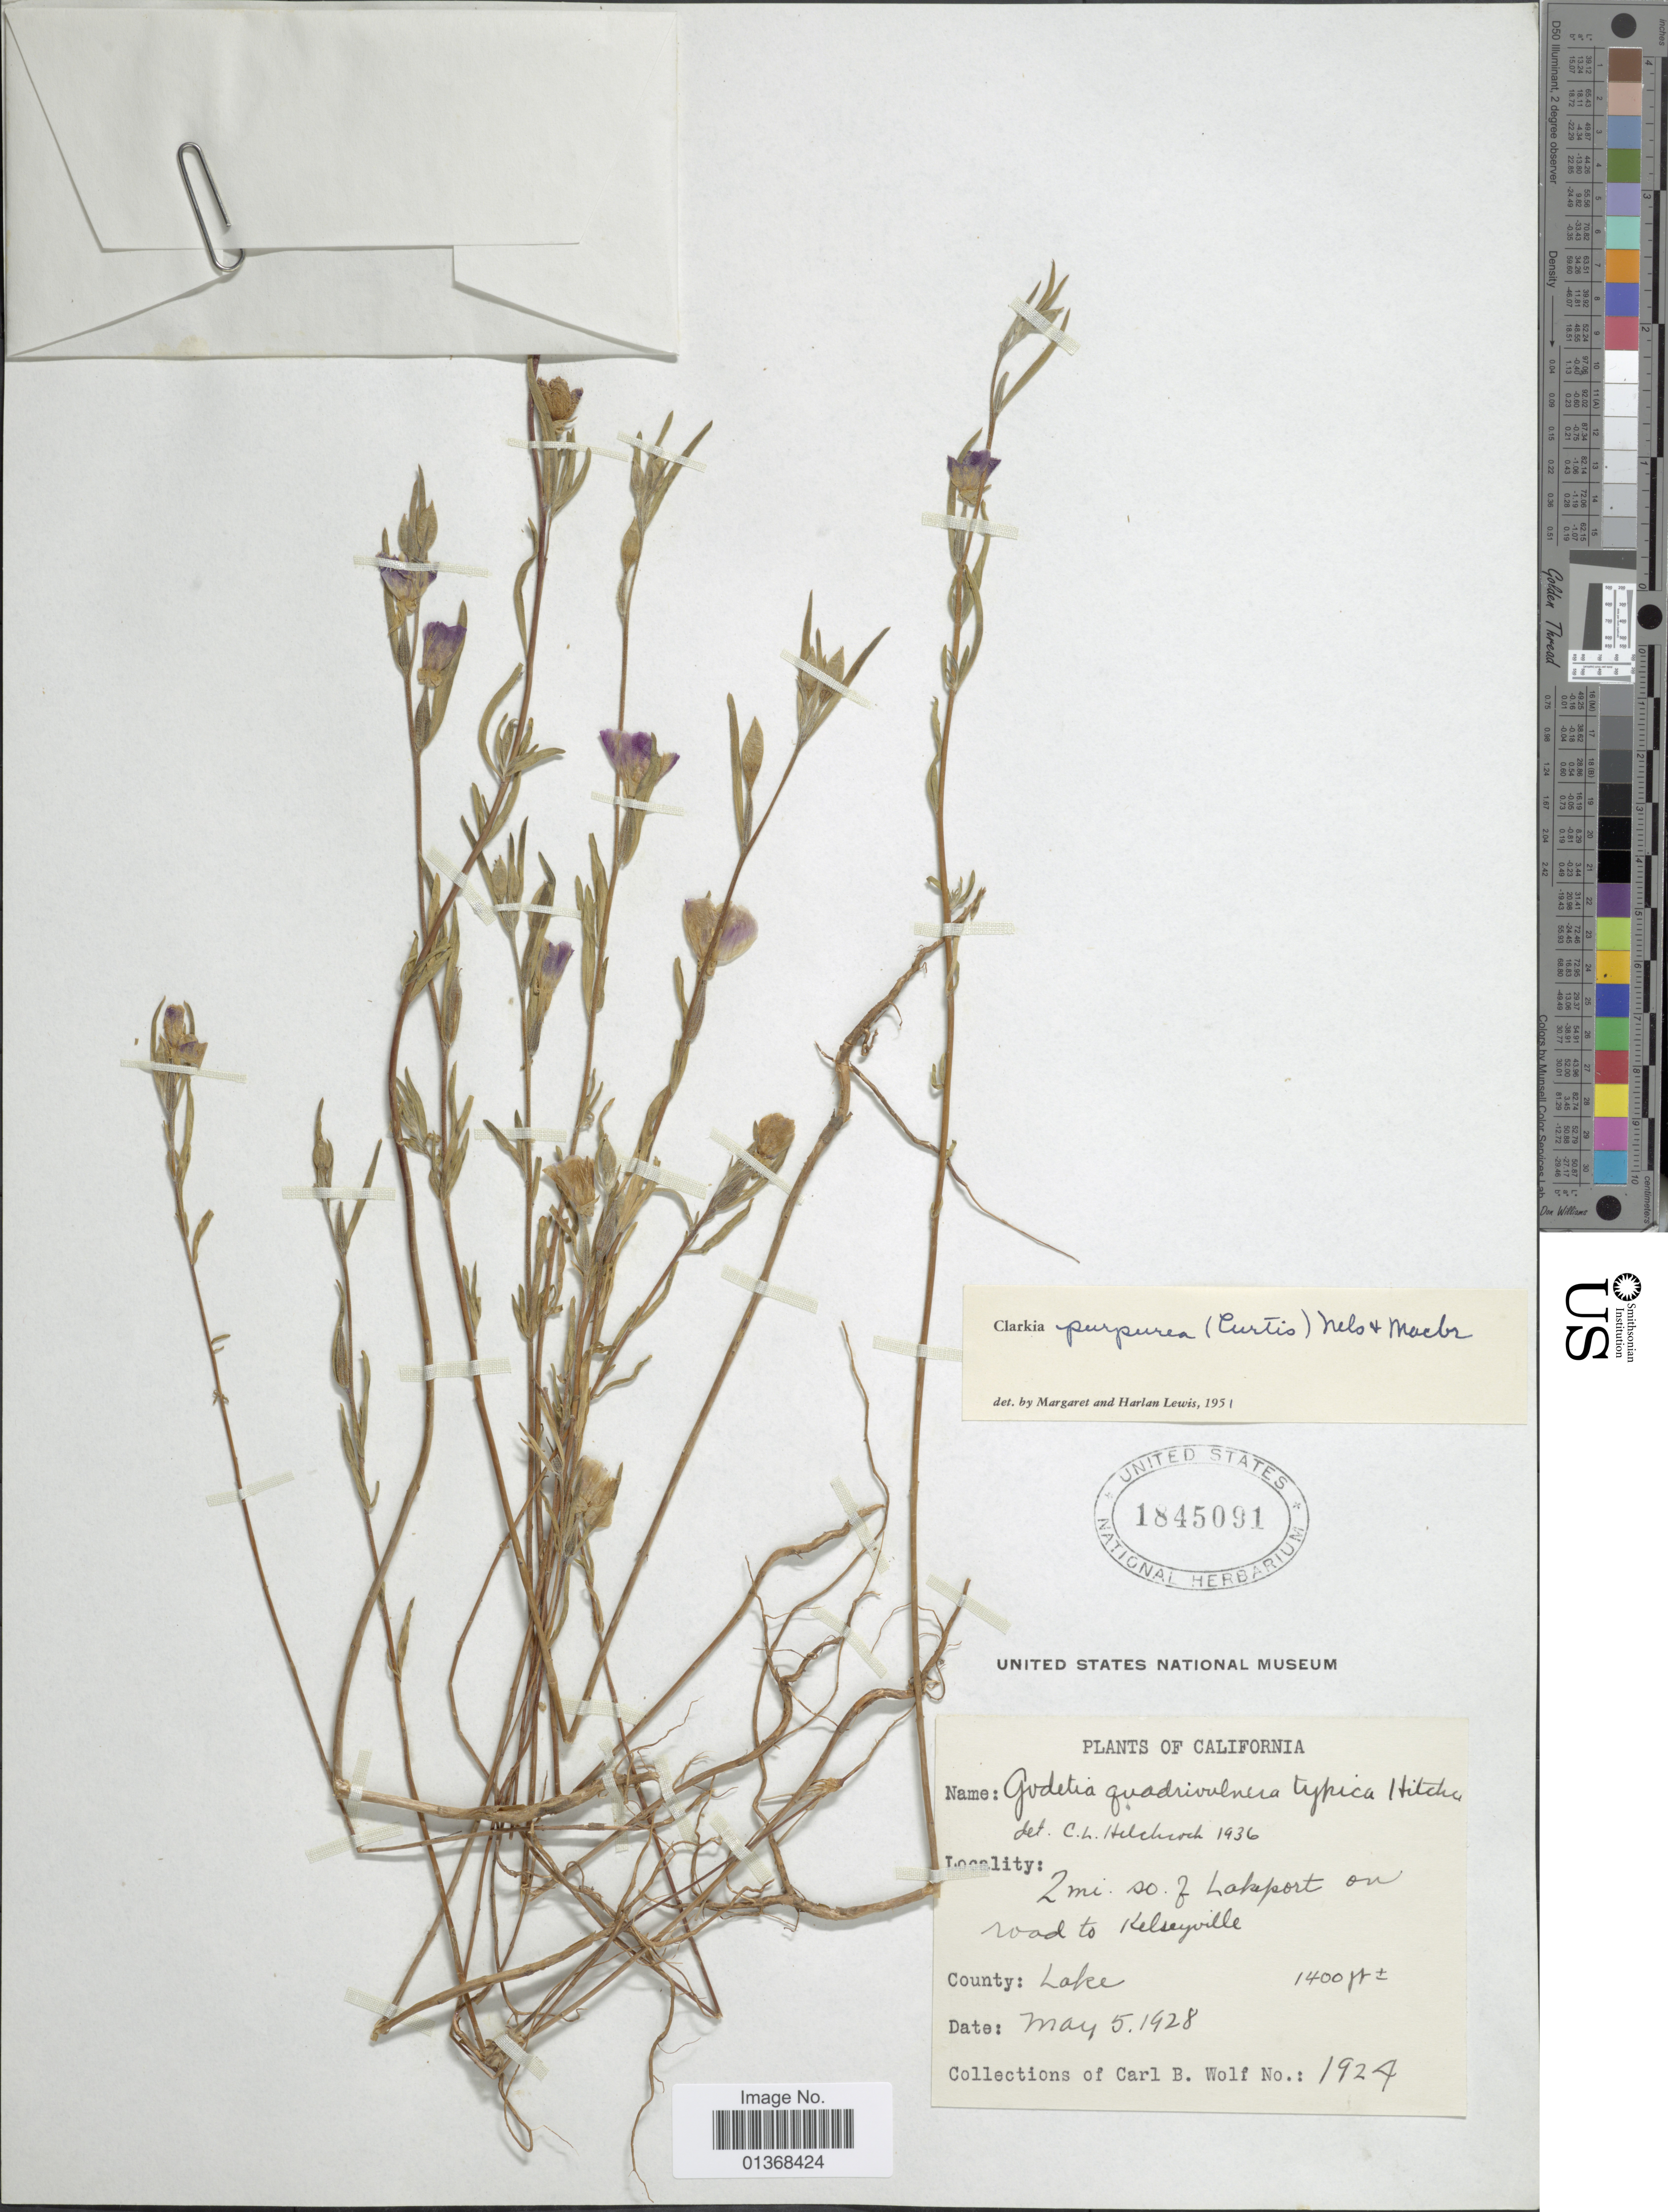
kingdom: Plantae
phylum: Tracheophyta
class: Magnoliopsida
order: Myrtales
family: Onagraceae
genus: Clarkia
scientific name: Clarkia purpurea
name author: (Curtis) A. Nelson & J.F. Macbr.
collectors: C. B. Wolf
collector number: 1924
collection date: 1928-05-05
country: United States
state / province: California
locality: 2 mi. so. of Lakeport on road to Kelseyville.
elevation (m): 427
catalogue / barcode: US 1845091